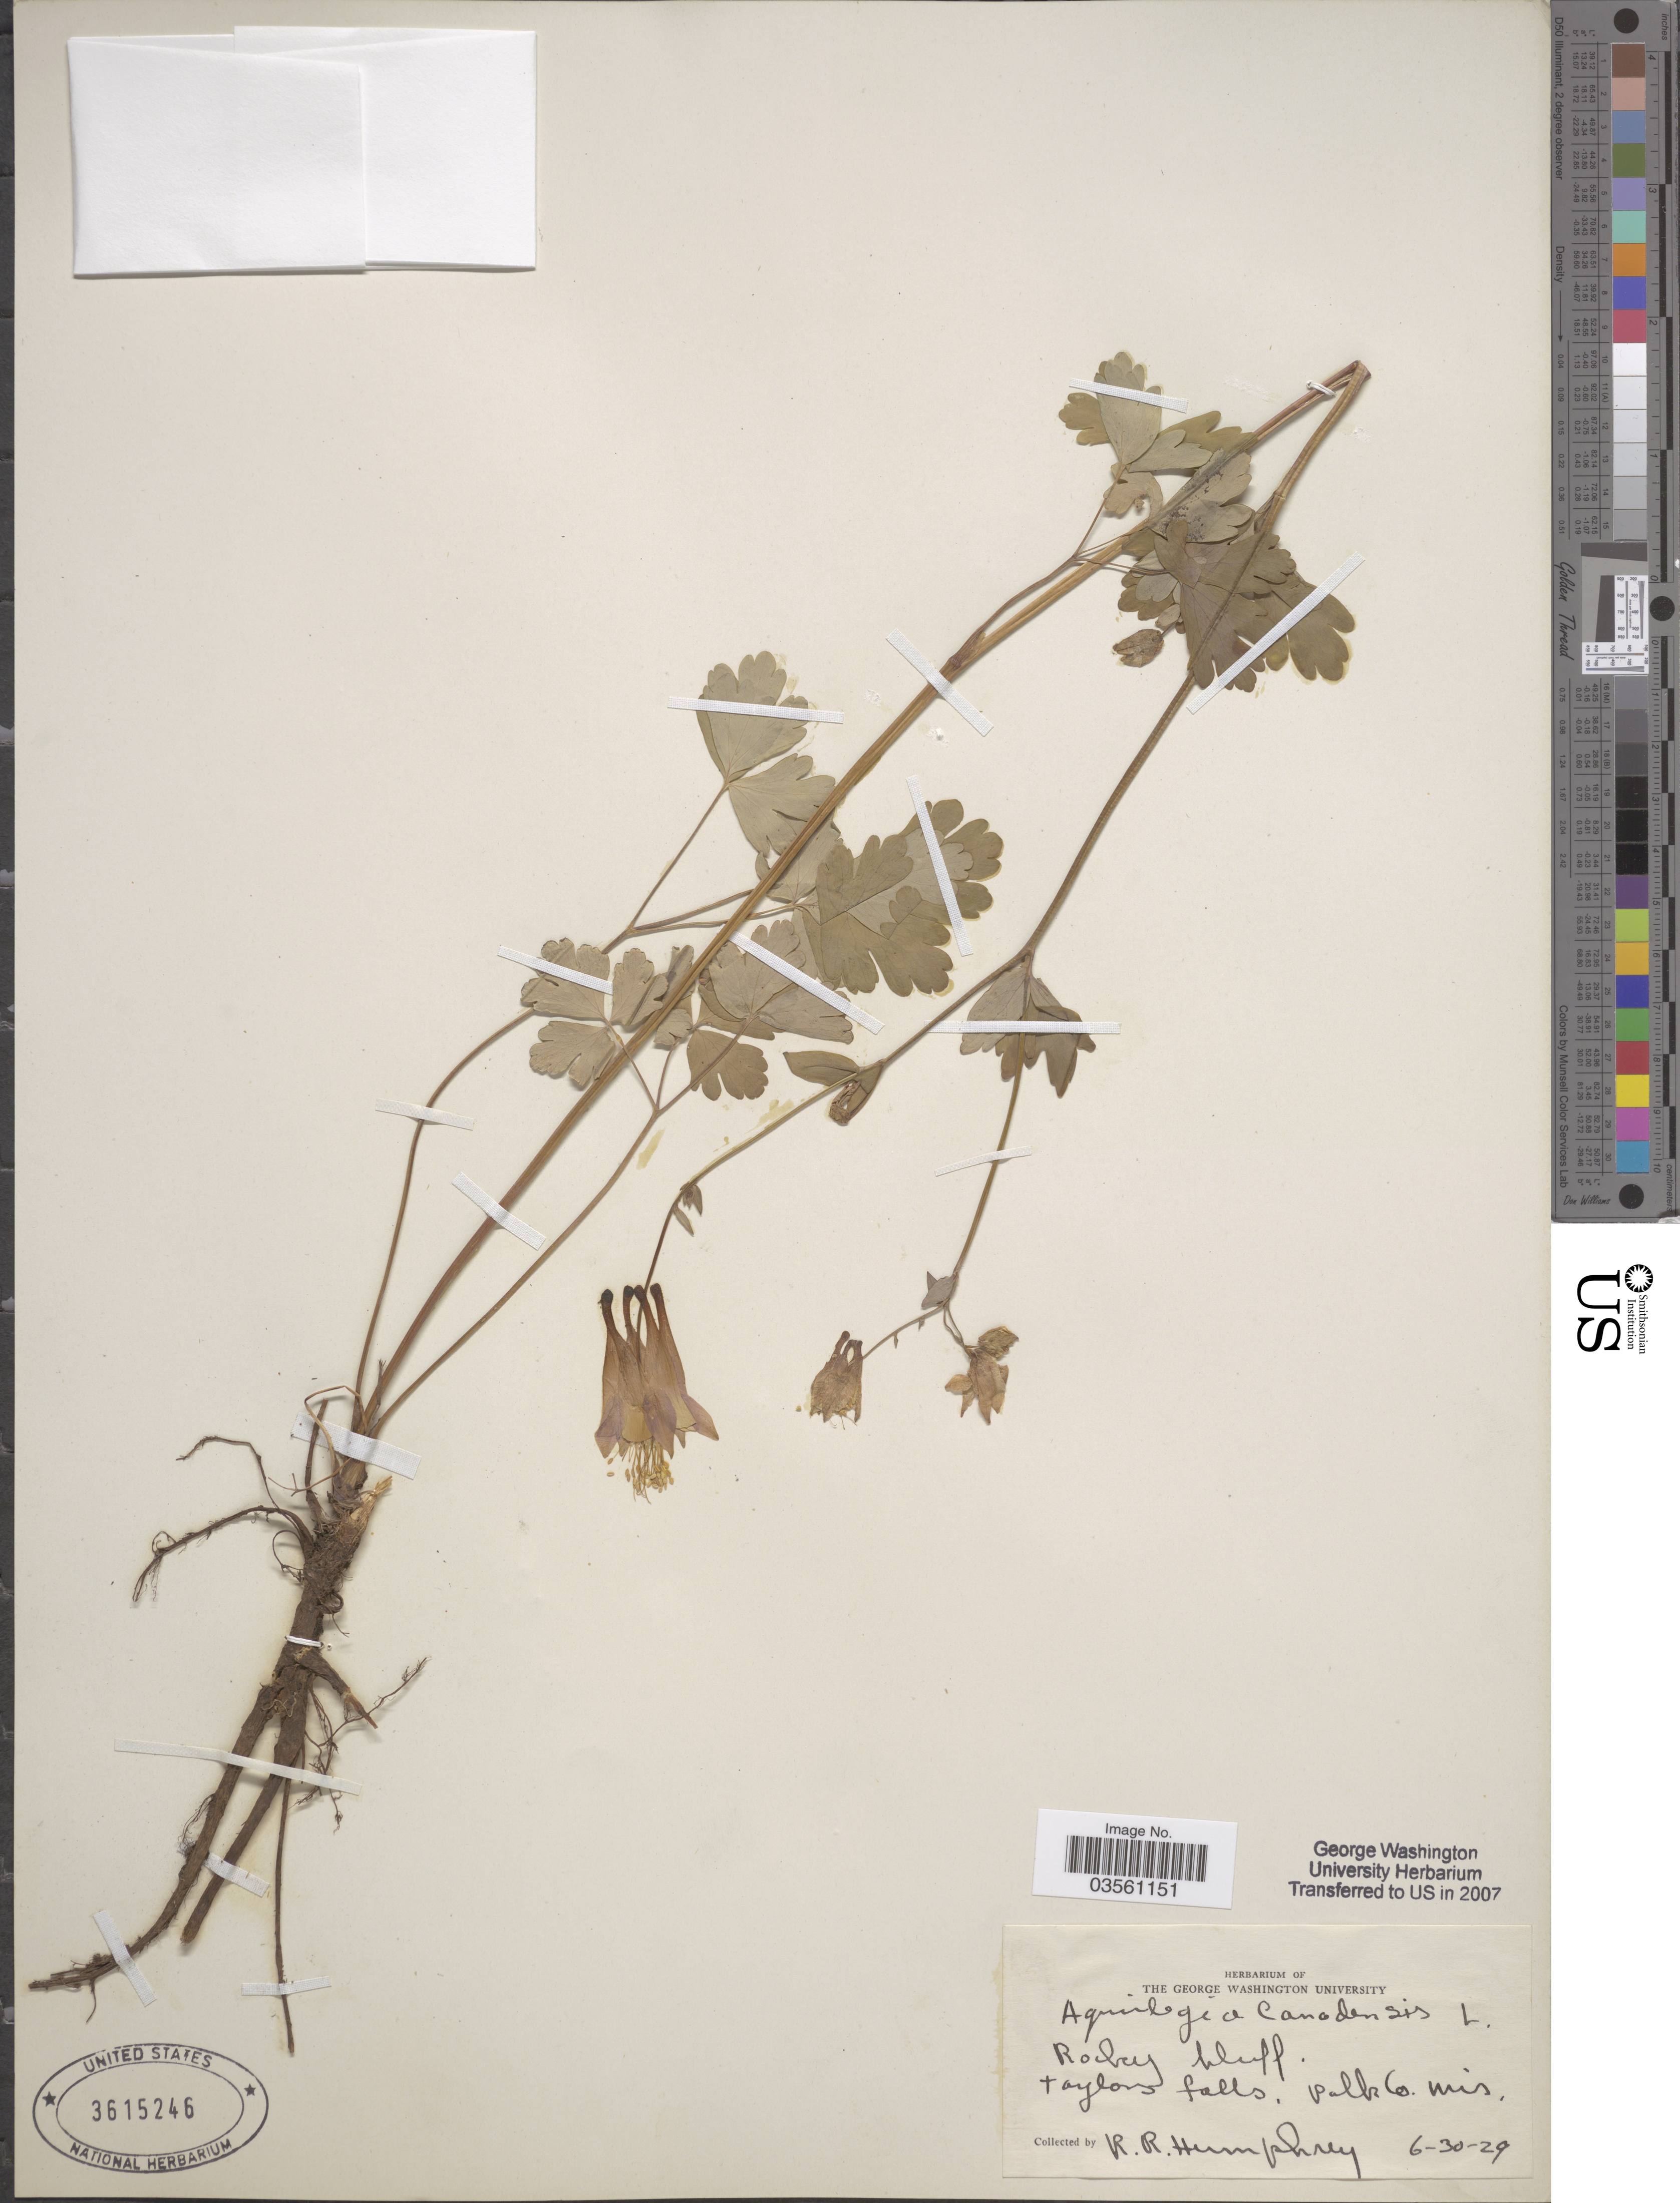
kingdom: Plantae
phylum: Tracheophyta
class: Magnoliopsida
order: Ranunculales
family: Ranunculaceae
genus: Aquilegia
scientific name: Aquilegia canadensis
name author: L.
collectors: R. Humphrey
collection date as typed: Transcribed d/m/y: 30/6/29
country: United States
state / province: Wisconsin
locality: Taylors falls, Polk Co.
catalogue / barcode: US 3615246